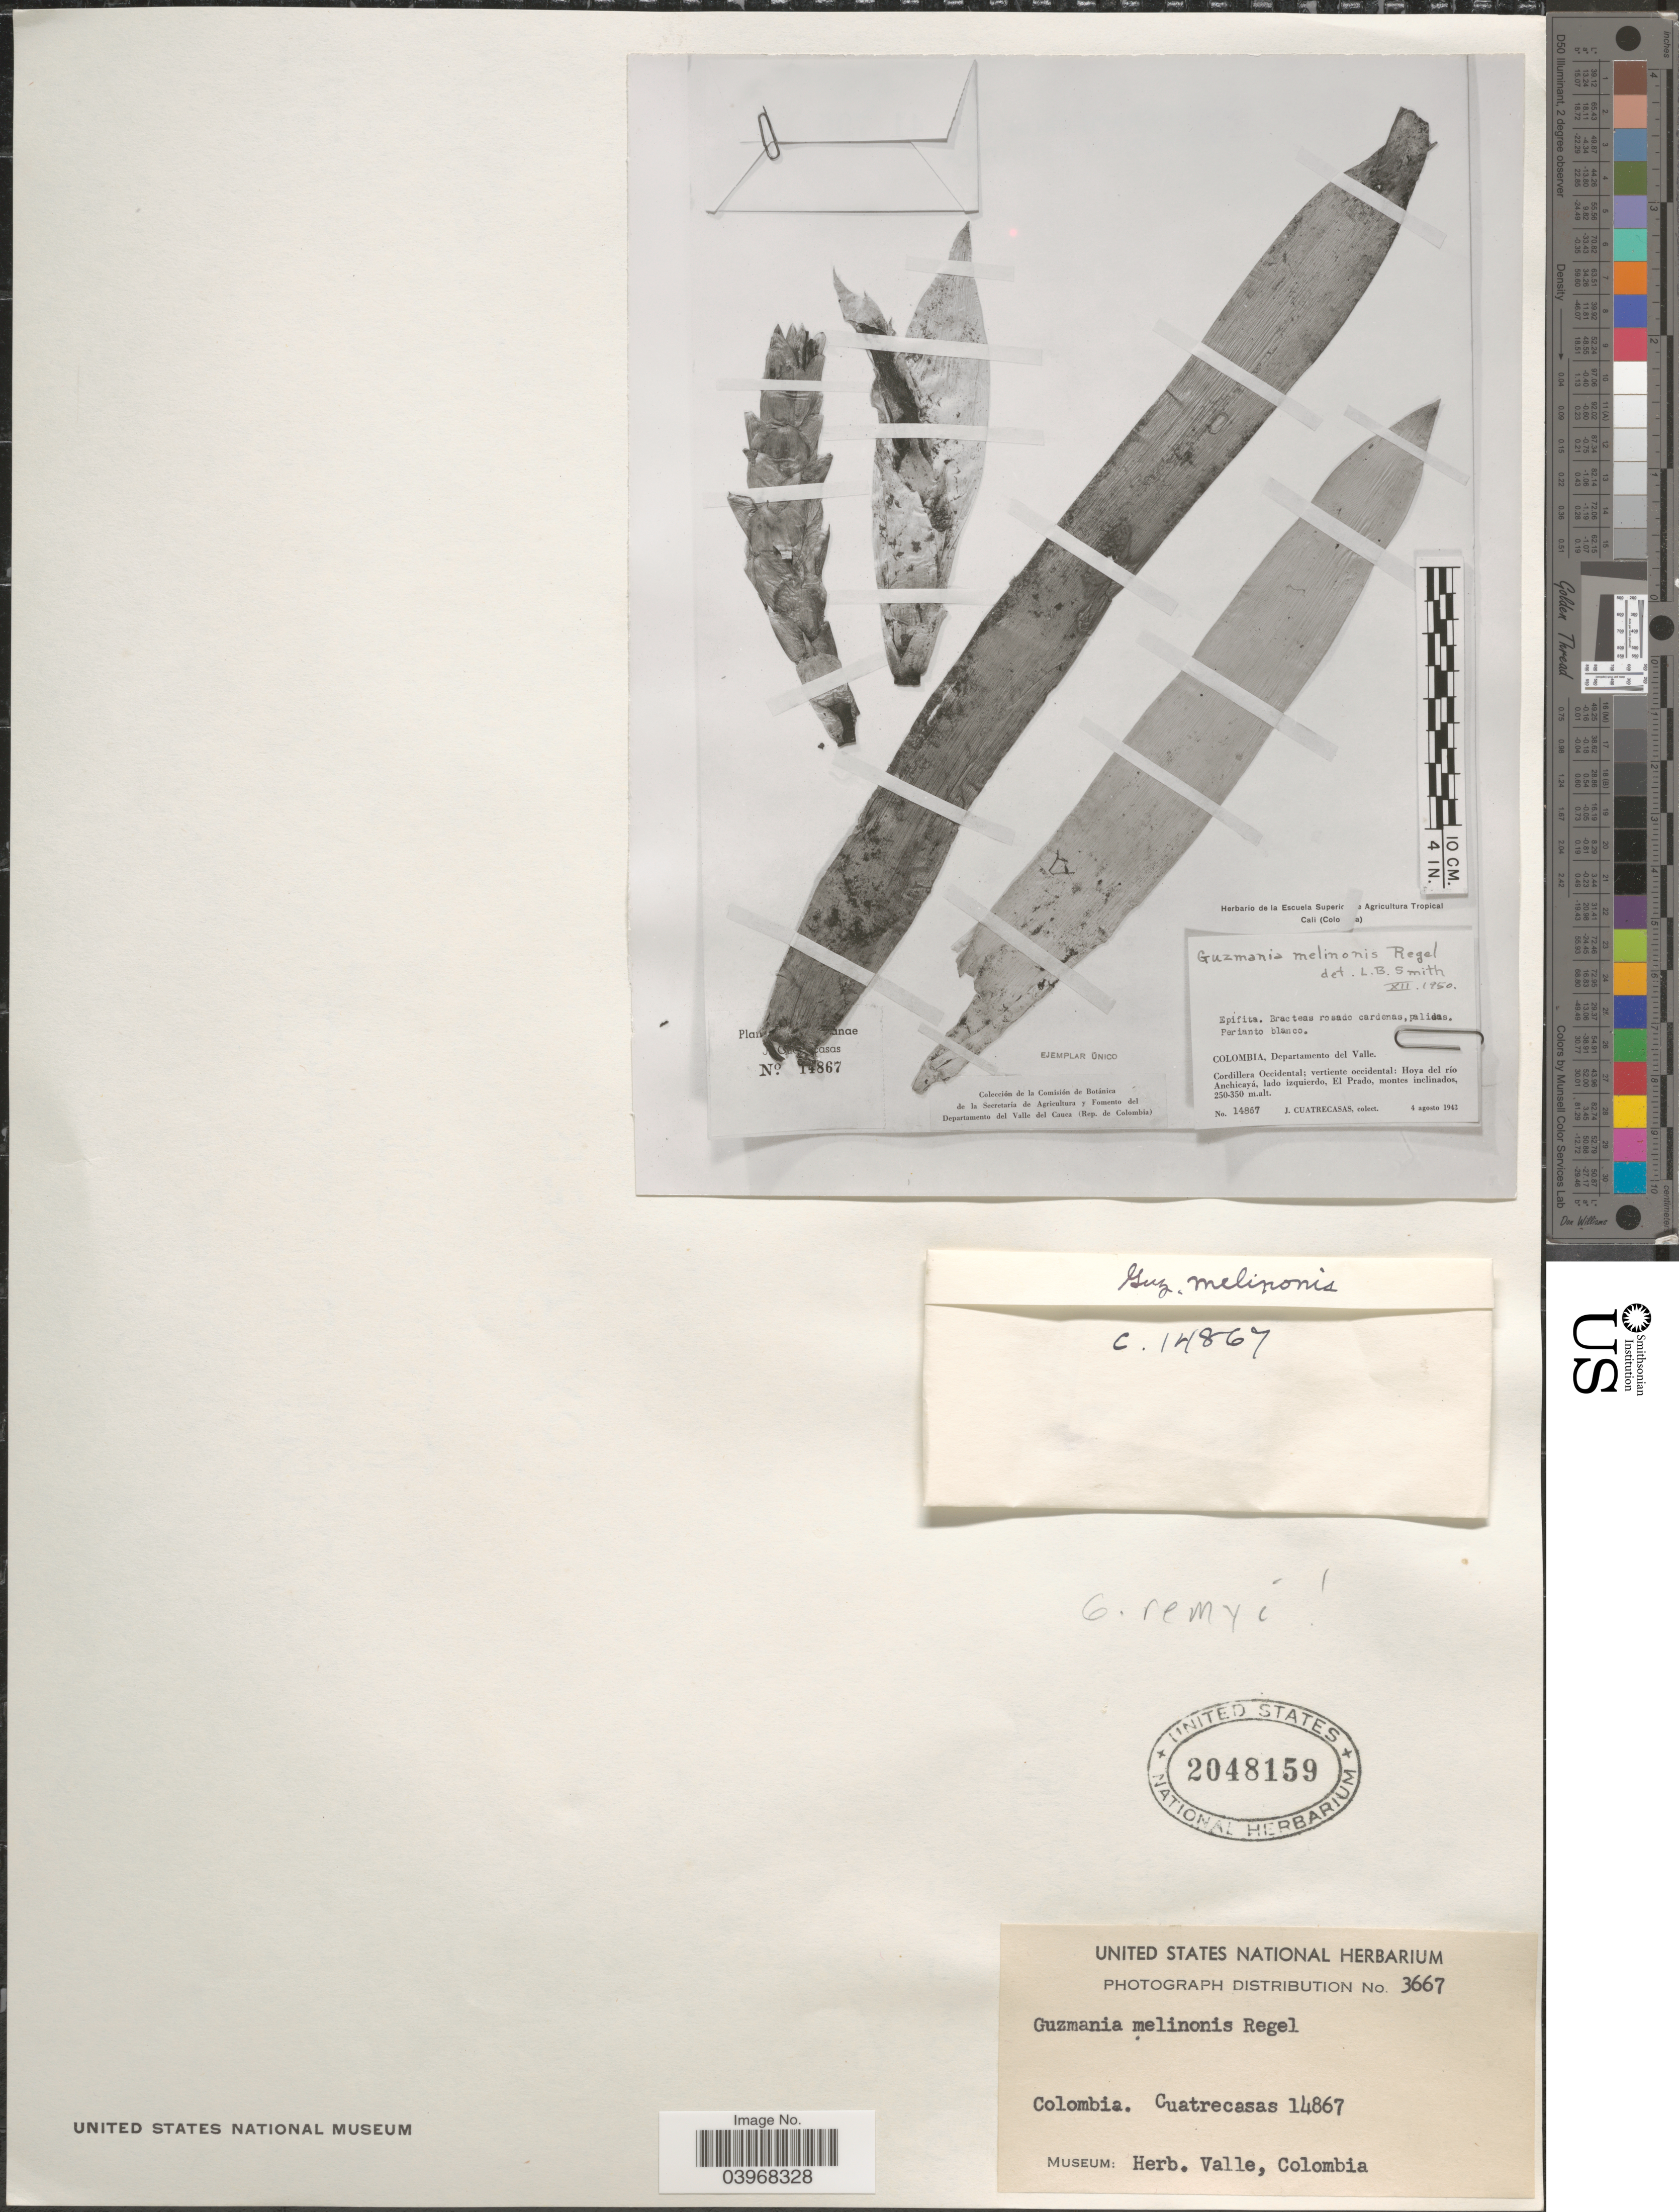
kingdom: Plantae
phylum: Tracheophyta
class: Liliopsida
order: Poales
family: Bromeliaceae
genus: Guzmania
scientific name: Guzmania fuerstenbergiana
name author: Wittm.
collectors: J. Cuatrecasas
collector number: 14867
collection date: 1943-08-04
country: Colombia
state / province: Valle del Cauca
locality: Departamento del Valle. Cordillera Occidental; vertiente occidental: Hoya del río Anchicayá, lado izquierdo, El Prado.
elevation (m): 250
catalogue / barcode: US 2048159